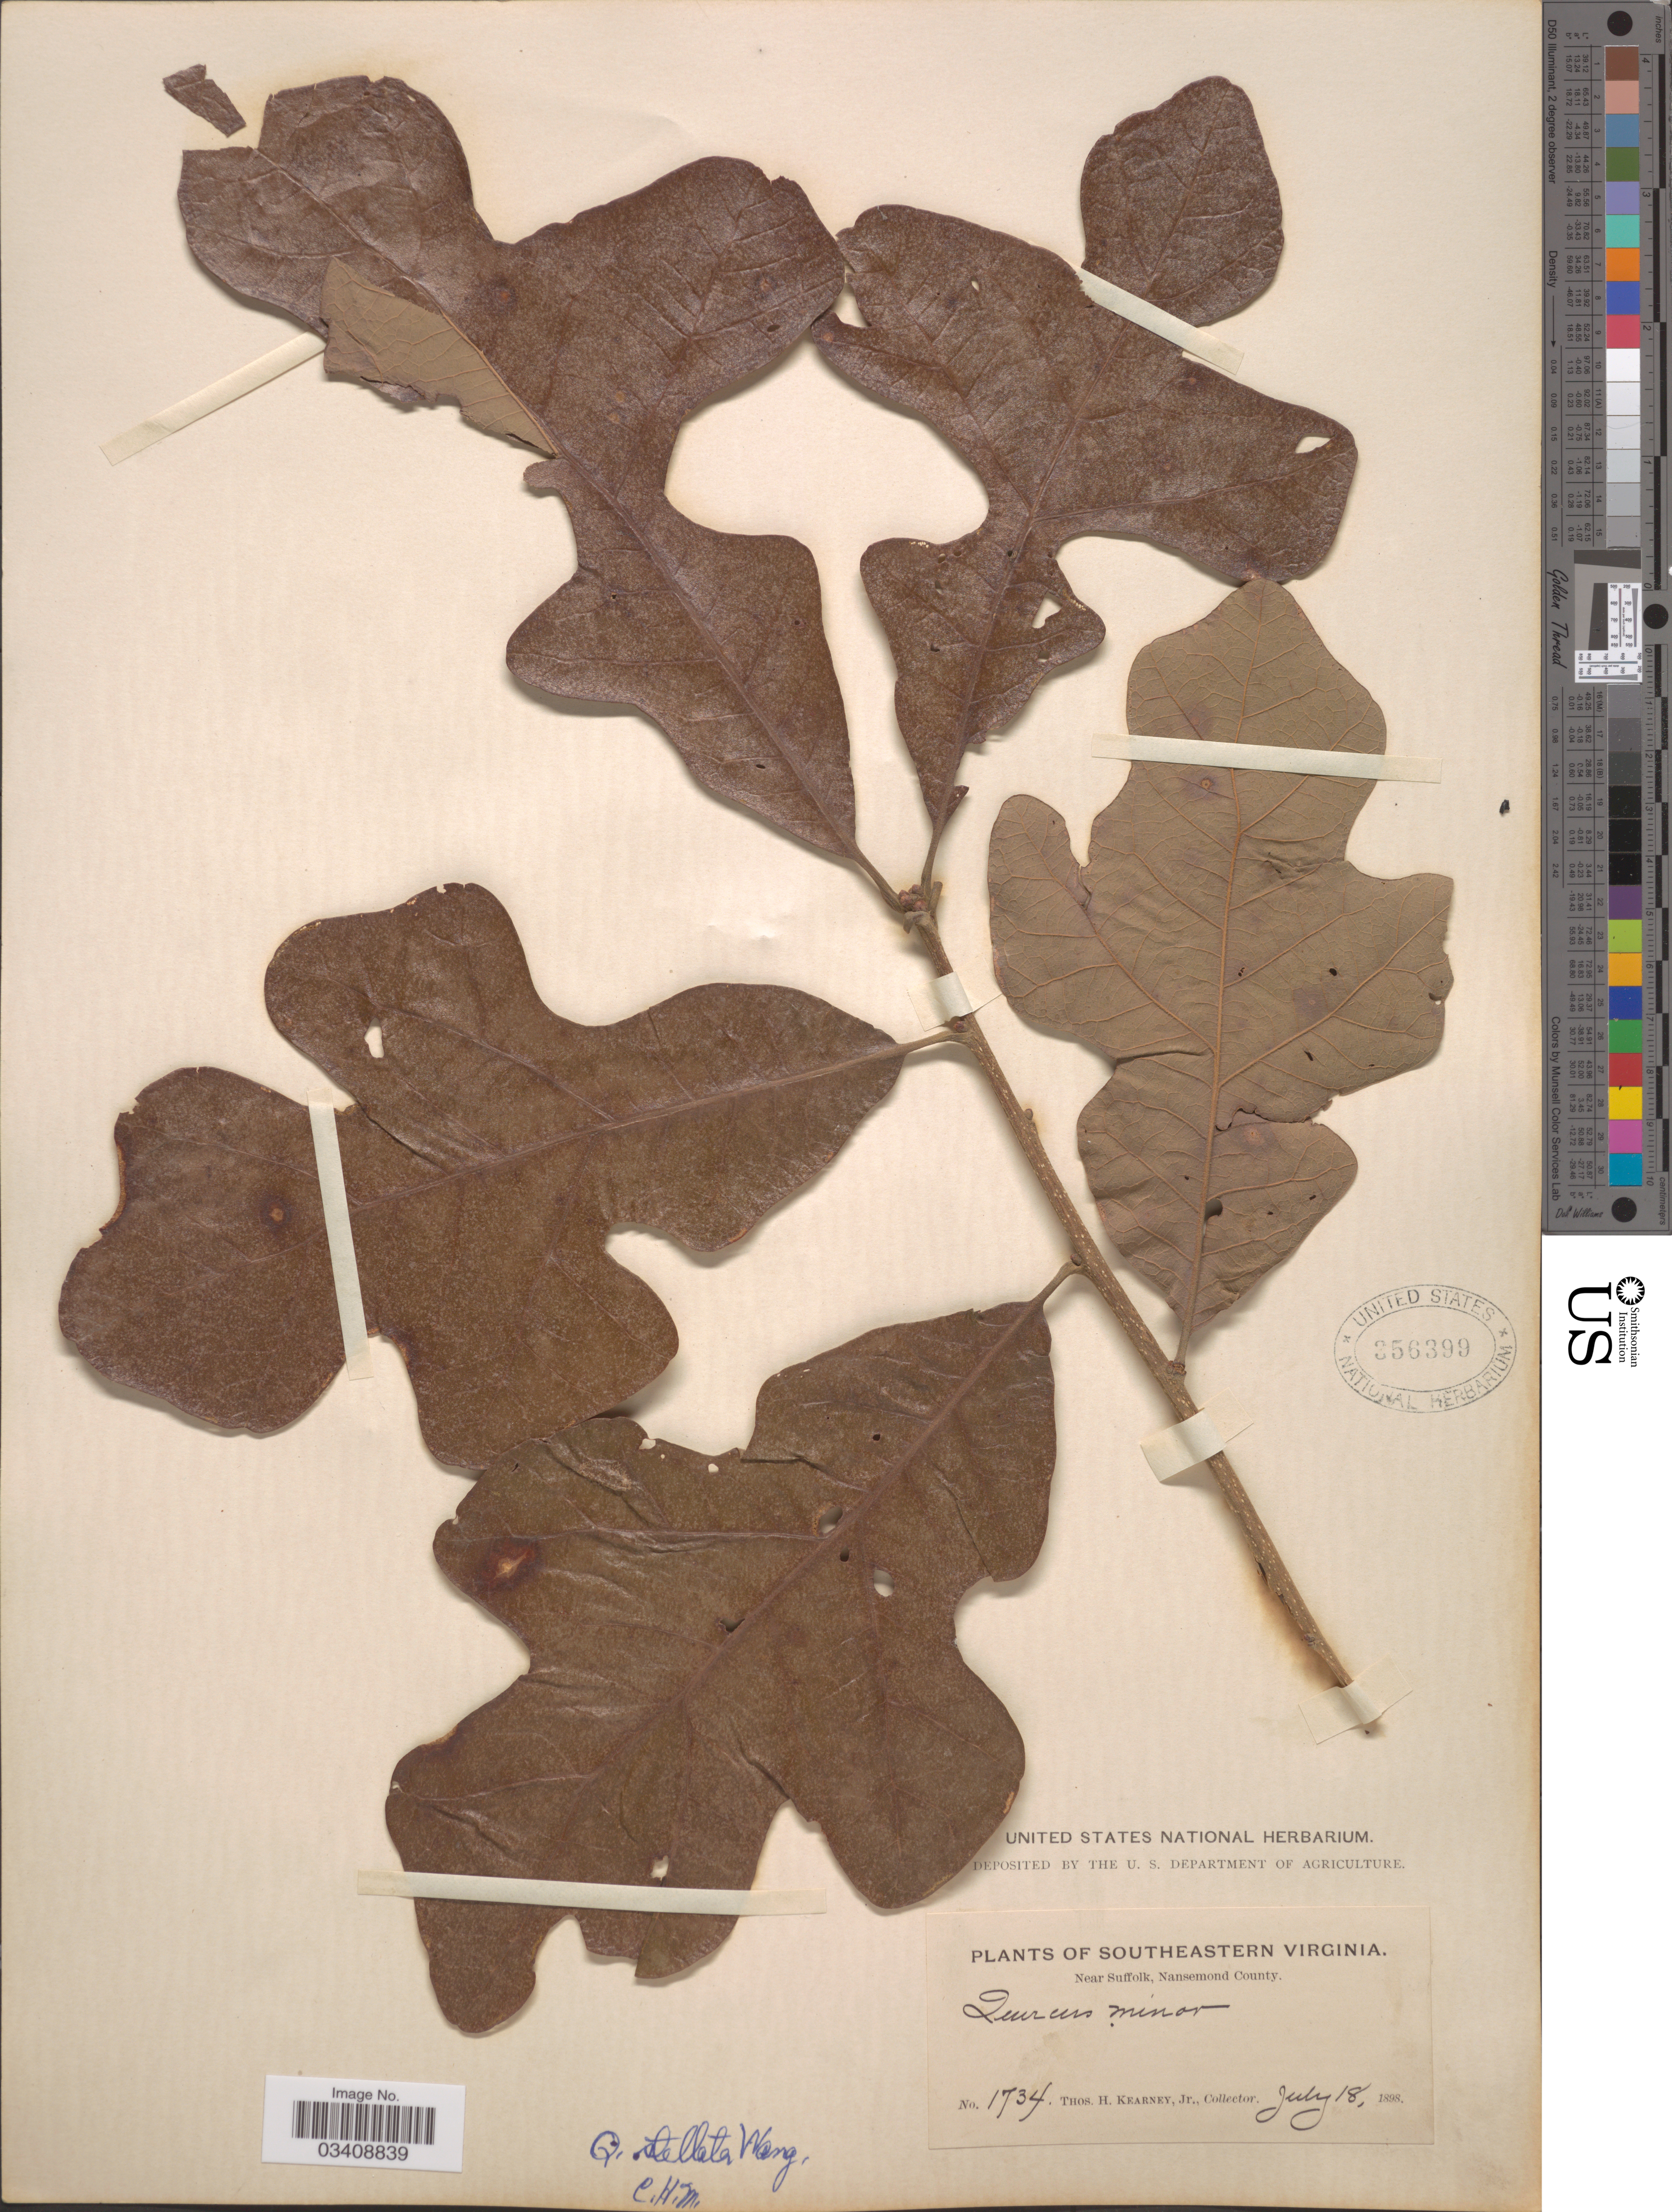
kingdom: Plantae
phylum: Tracheophyta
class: Magnoliopsida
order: Fagales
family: Fagaceae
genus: Quercus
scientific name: Quercus stellata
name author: Wangenh.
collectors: T. H. Kearney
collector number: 1734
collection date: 1898-07-18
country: United States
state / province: Virginia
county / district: City of Suffolk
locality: Southeastern Virginia. Near Suffolk, Nansemond County.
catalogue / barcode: US 356399